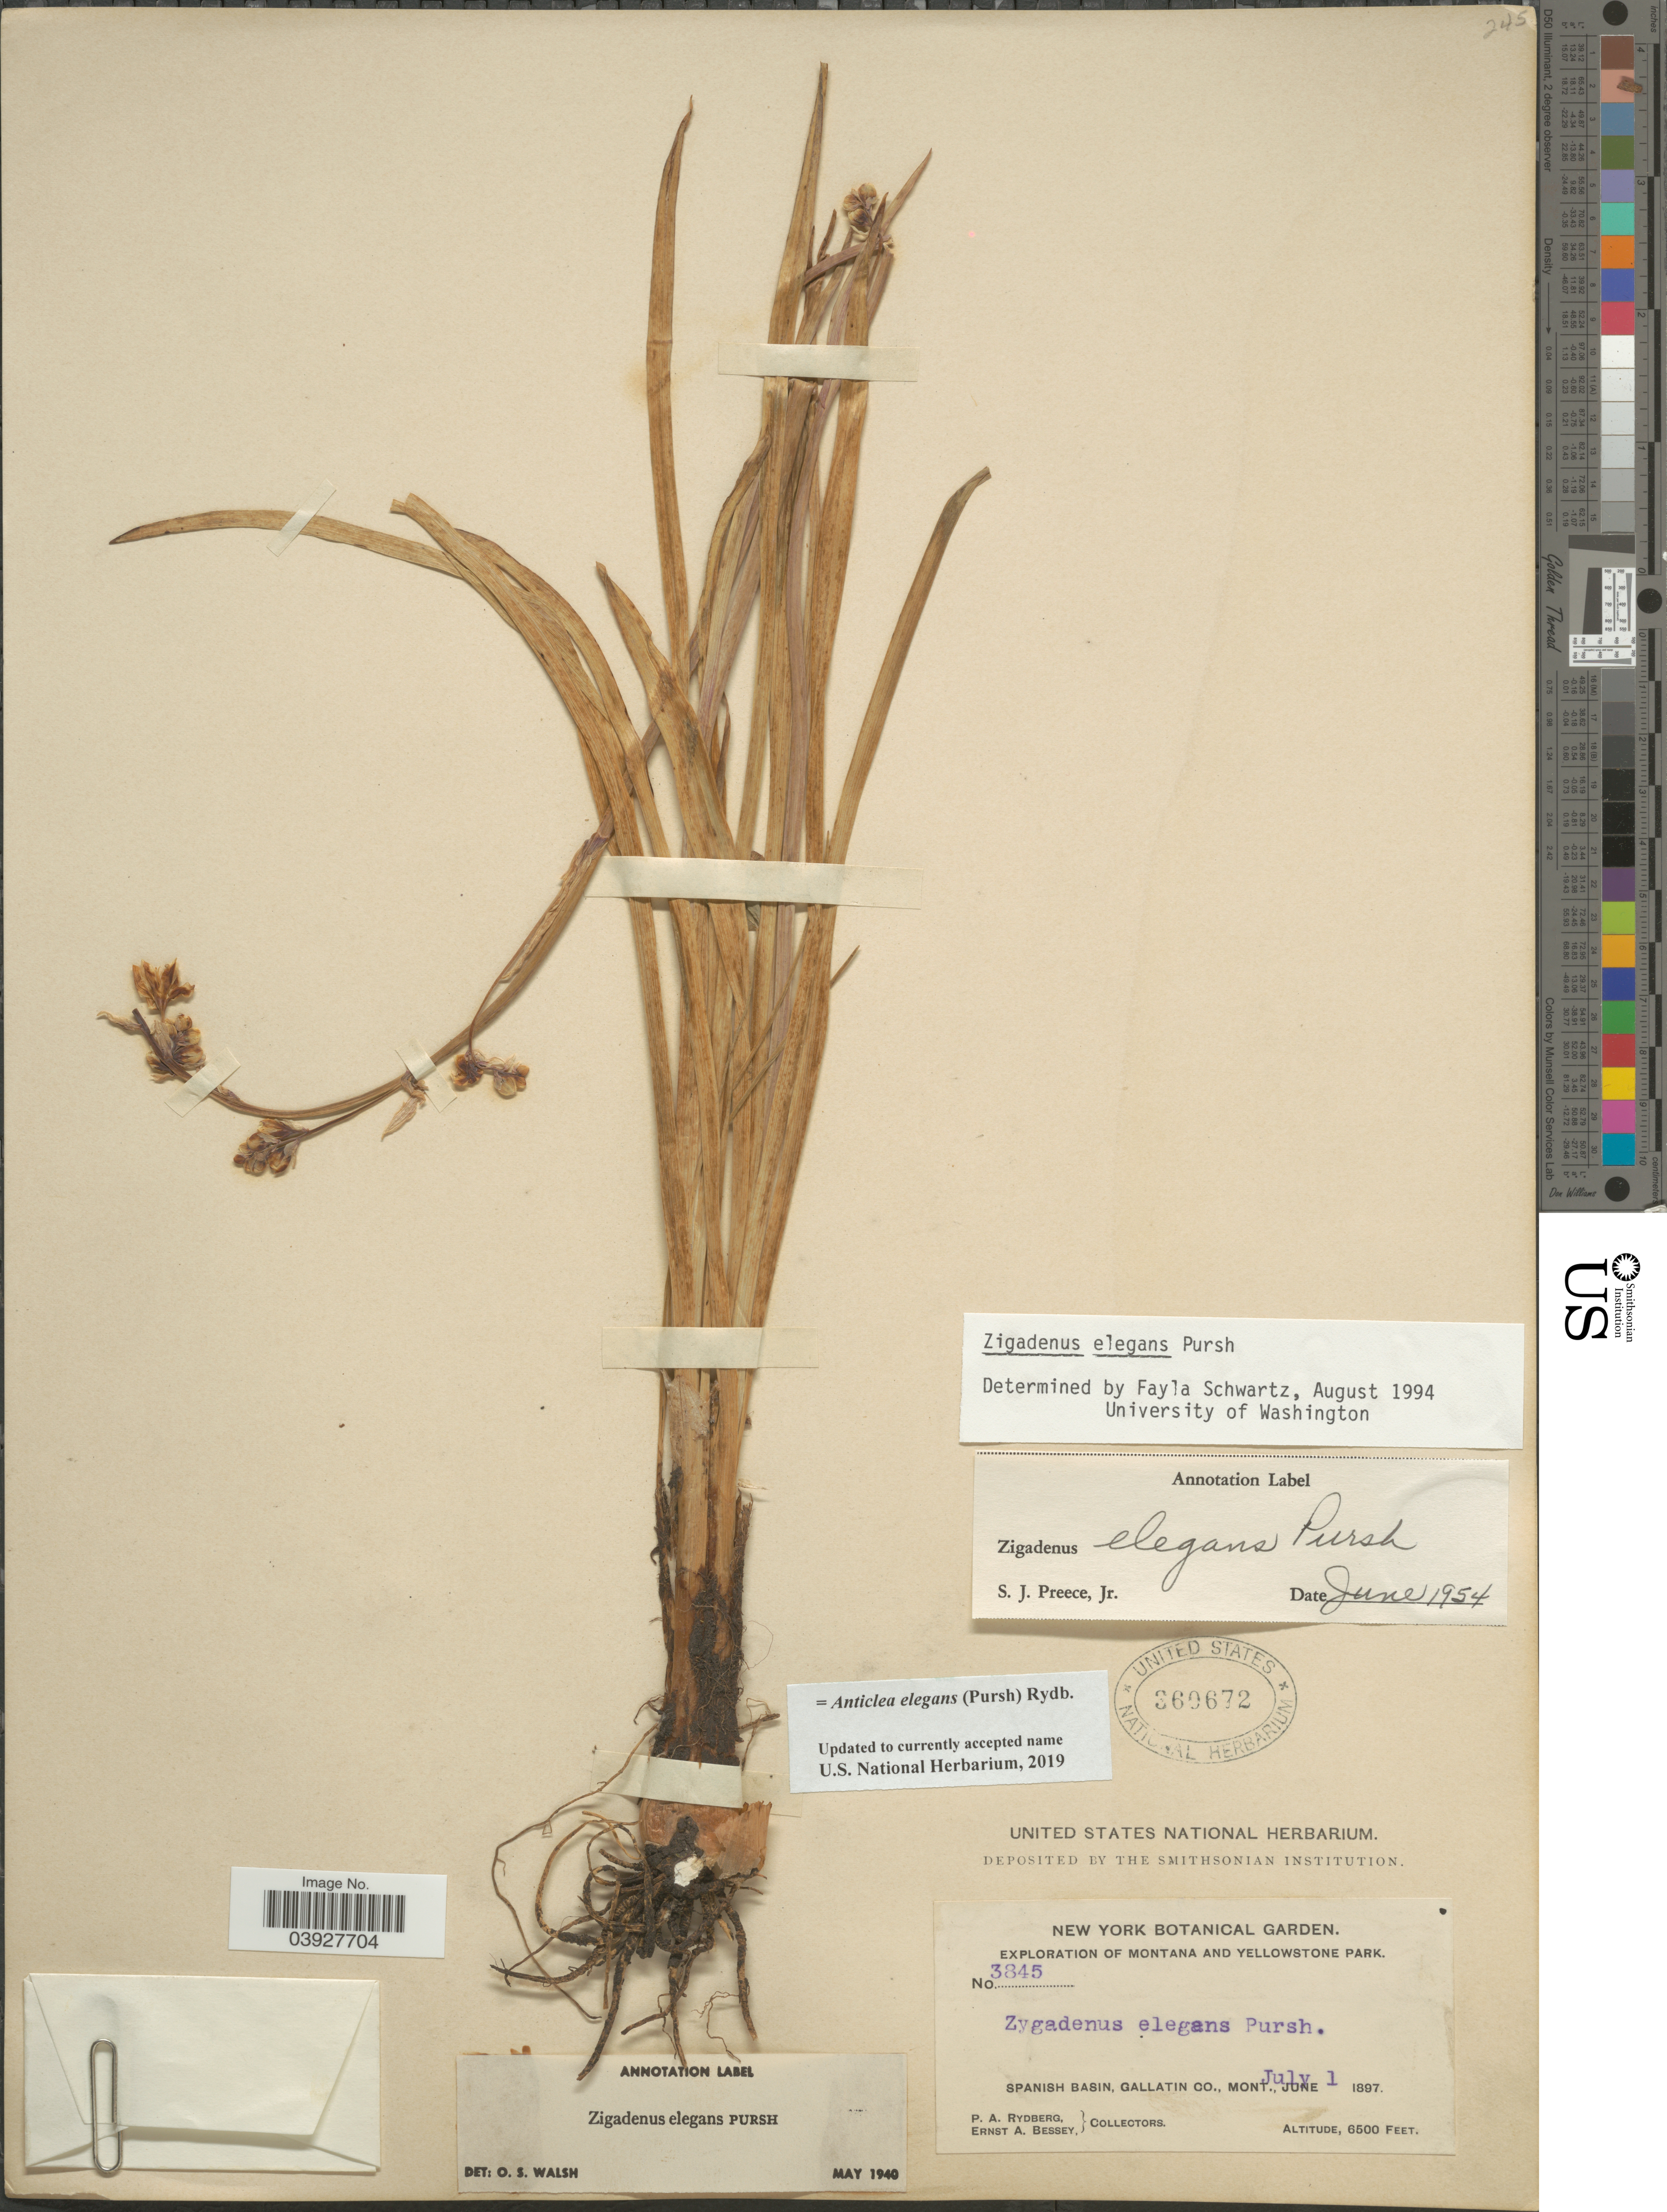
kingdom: Plantae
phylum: Tracheophyta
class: Liliopsida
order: Liliales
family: Melanthiaceae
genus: Anticlea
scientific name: Anticlea elegans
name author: (Pursh) Rydb.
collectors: P. A. Rydberg & E. A. Bessey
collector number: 3845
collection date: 1897-07-01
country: United States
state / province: Montana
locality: Montana and Yellowstone Park. Spanish Basin, Gallatin Co.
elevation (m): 1981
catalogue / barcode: US 360672